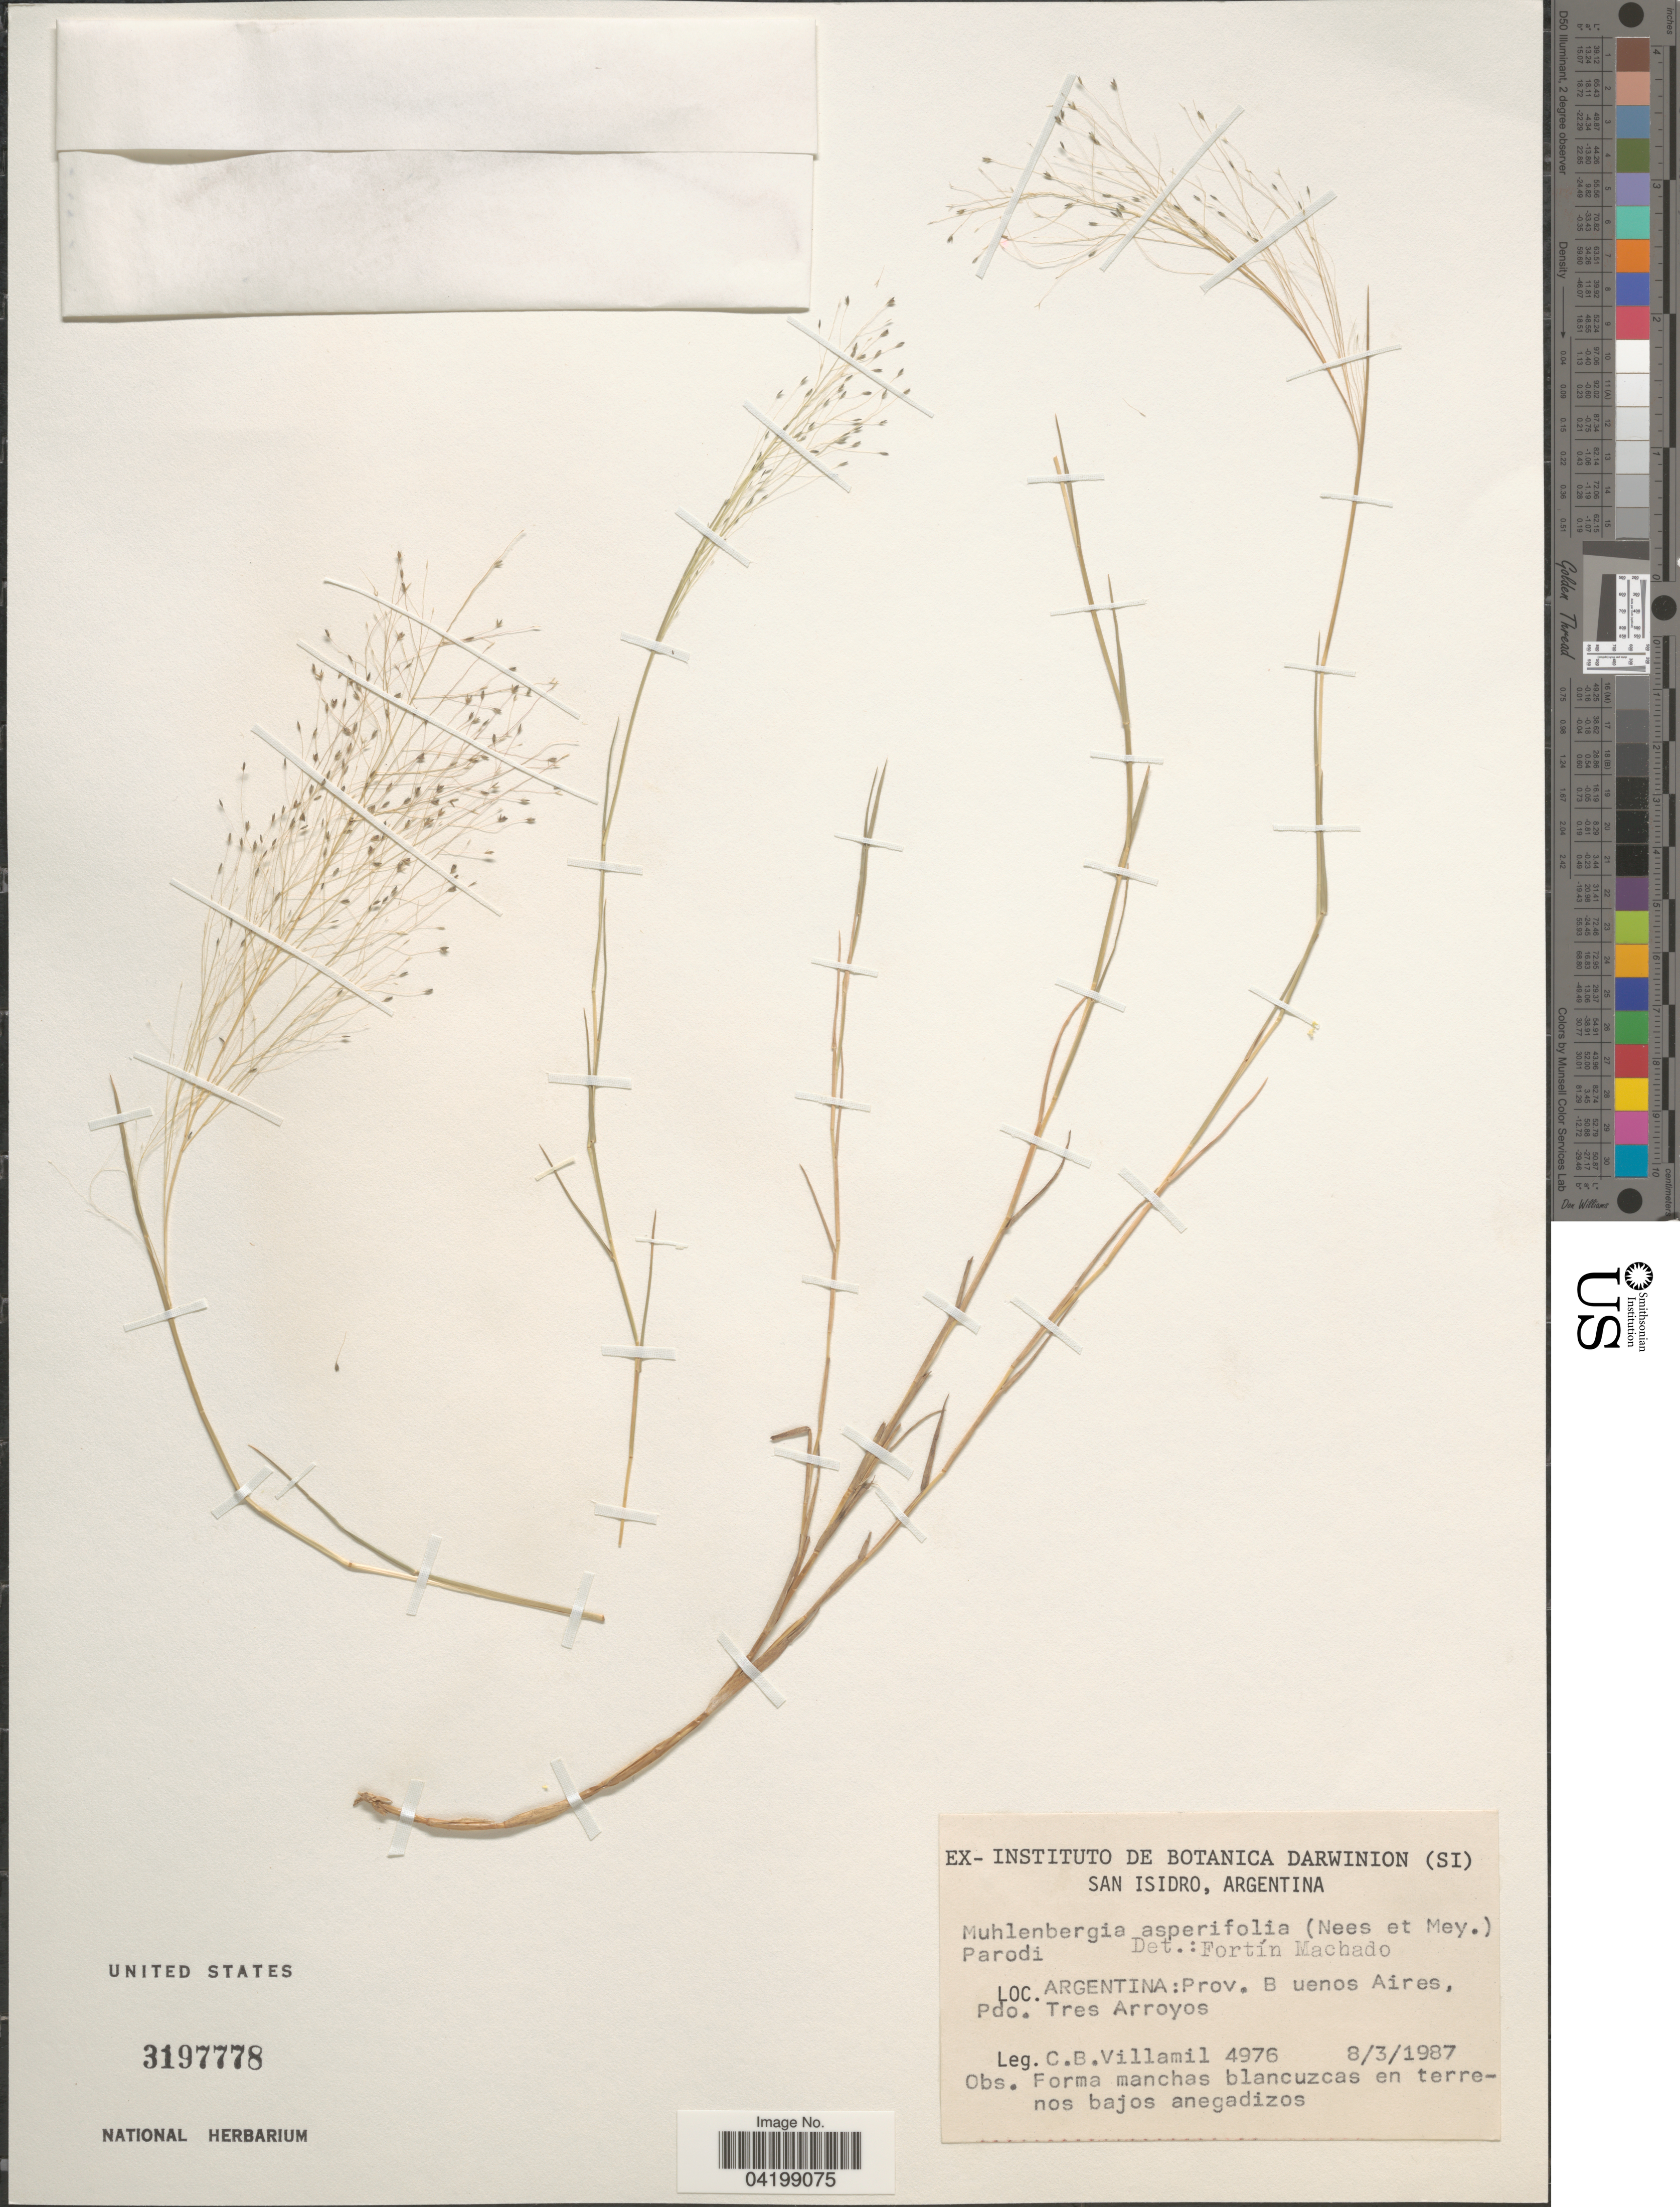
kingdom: Plantae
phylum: Tracheophyta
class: Liliopsida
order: Poales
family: Poaceae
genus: Muhlenbergia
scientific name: Muhlenbergia asperifolia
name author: (Nees & Meyen ex Trin.) Parodi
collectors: C. Villamil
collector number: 4976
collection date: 1987-03-08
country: Argentina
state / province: Buenos Aires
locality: Pdo. Tres Arroyos.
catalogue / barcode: US 3197778